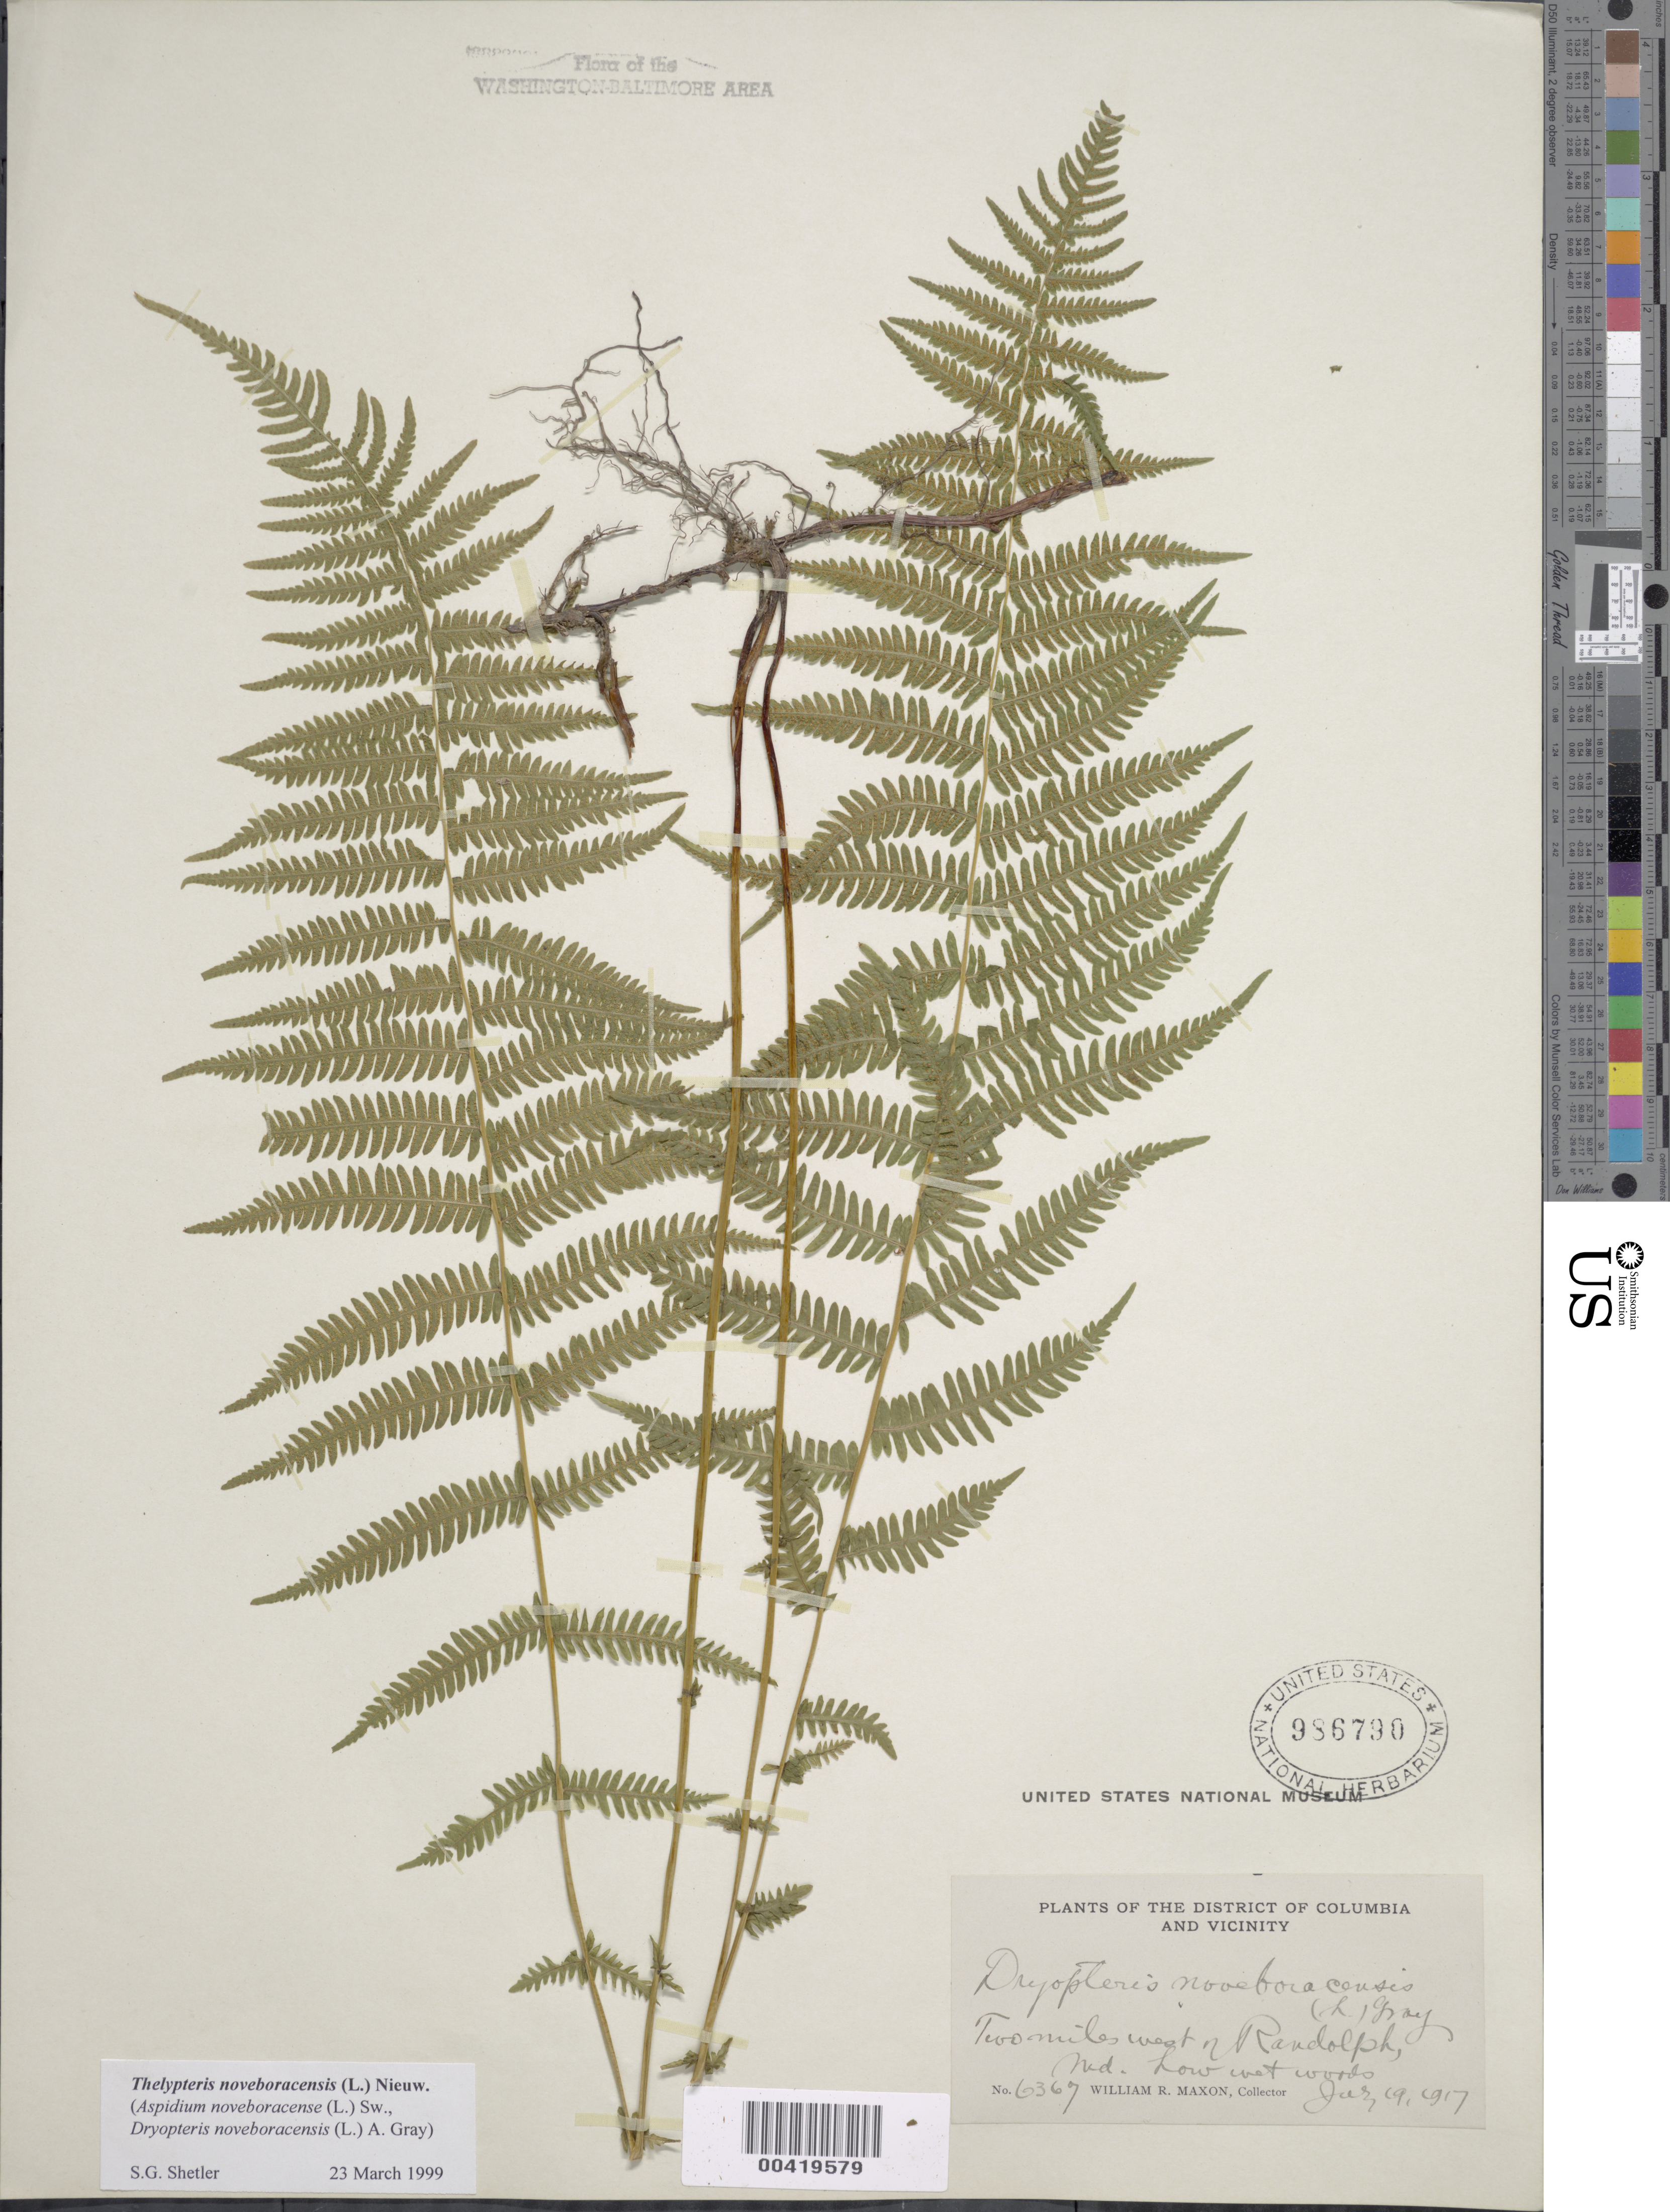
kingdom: Plantae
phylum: Tracheophyta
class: Polypodiopsida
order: Polypodiales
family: Thelypteridaceae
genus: Parathelypteris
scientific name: Parathelypteris noveboracensis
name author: (L.) Ching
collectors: W. R. Maxon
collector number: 6367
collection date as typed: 19 Jul 1917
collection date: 1917-07-19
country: United States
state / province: Maryland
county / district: Montgomery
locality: West of Randolph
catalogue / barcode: US 986790